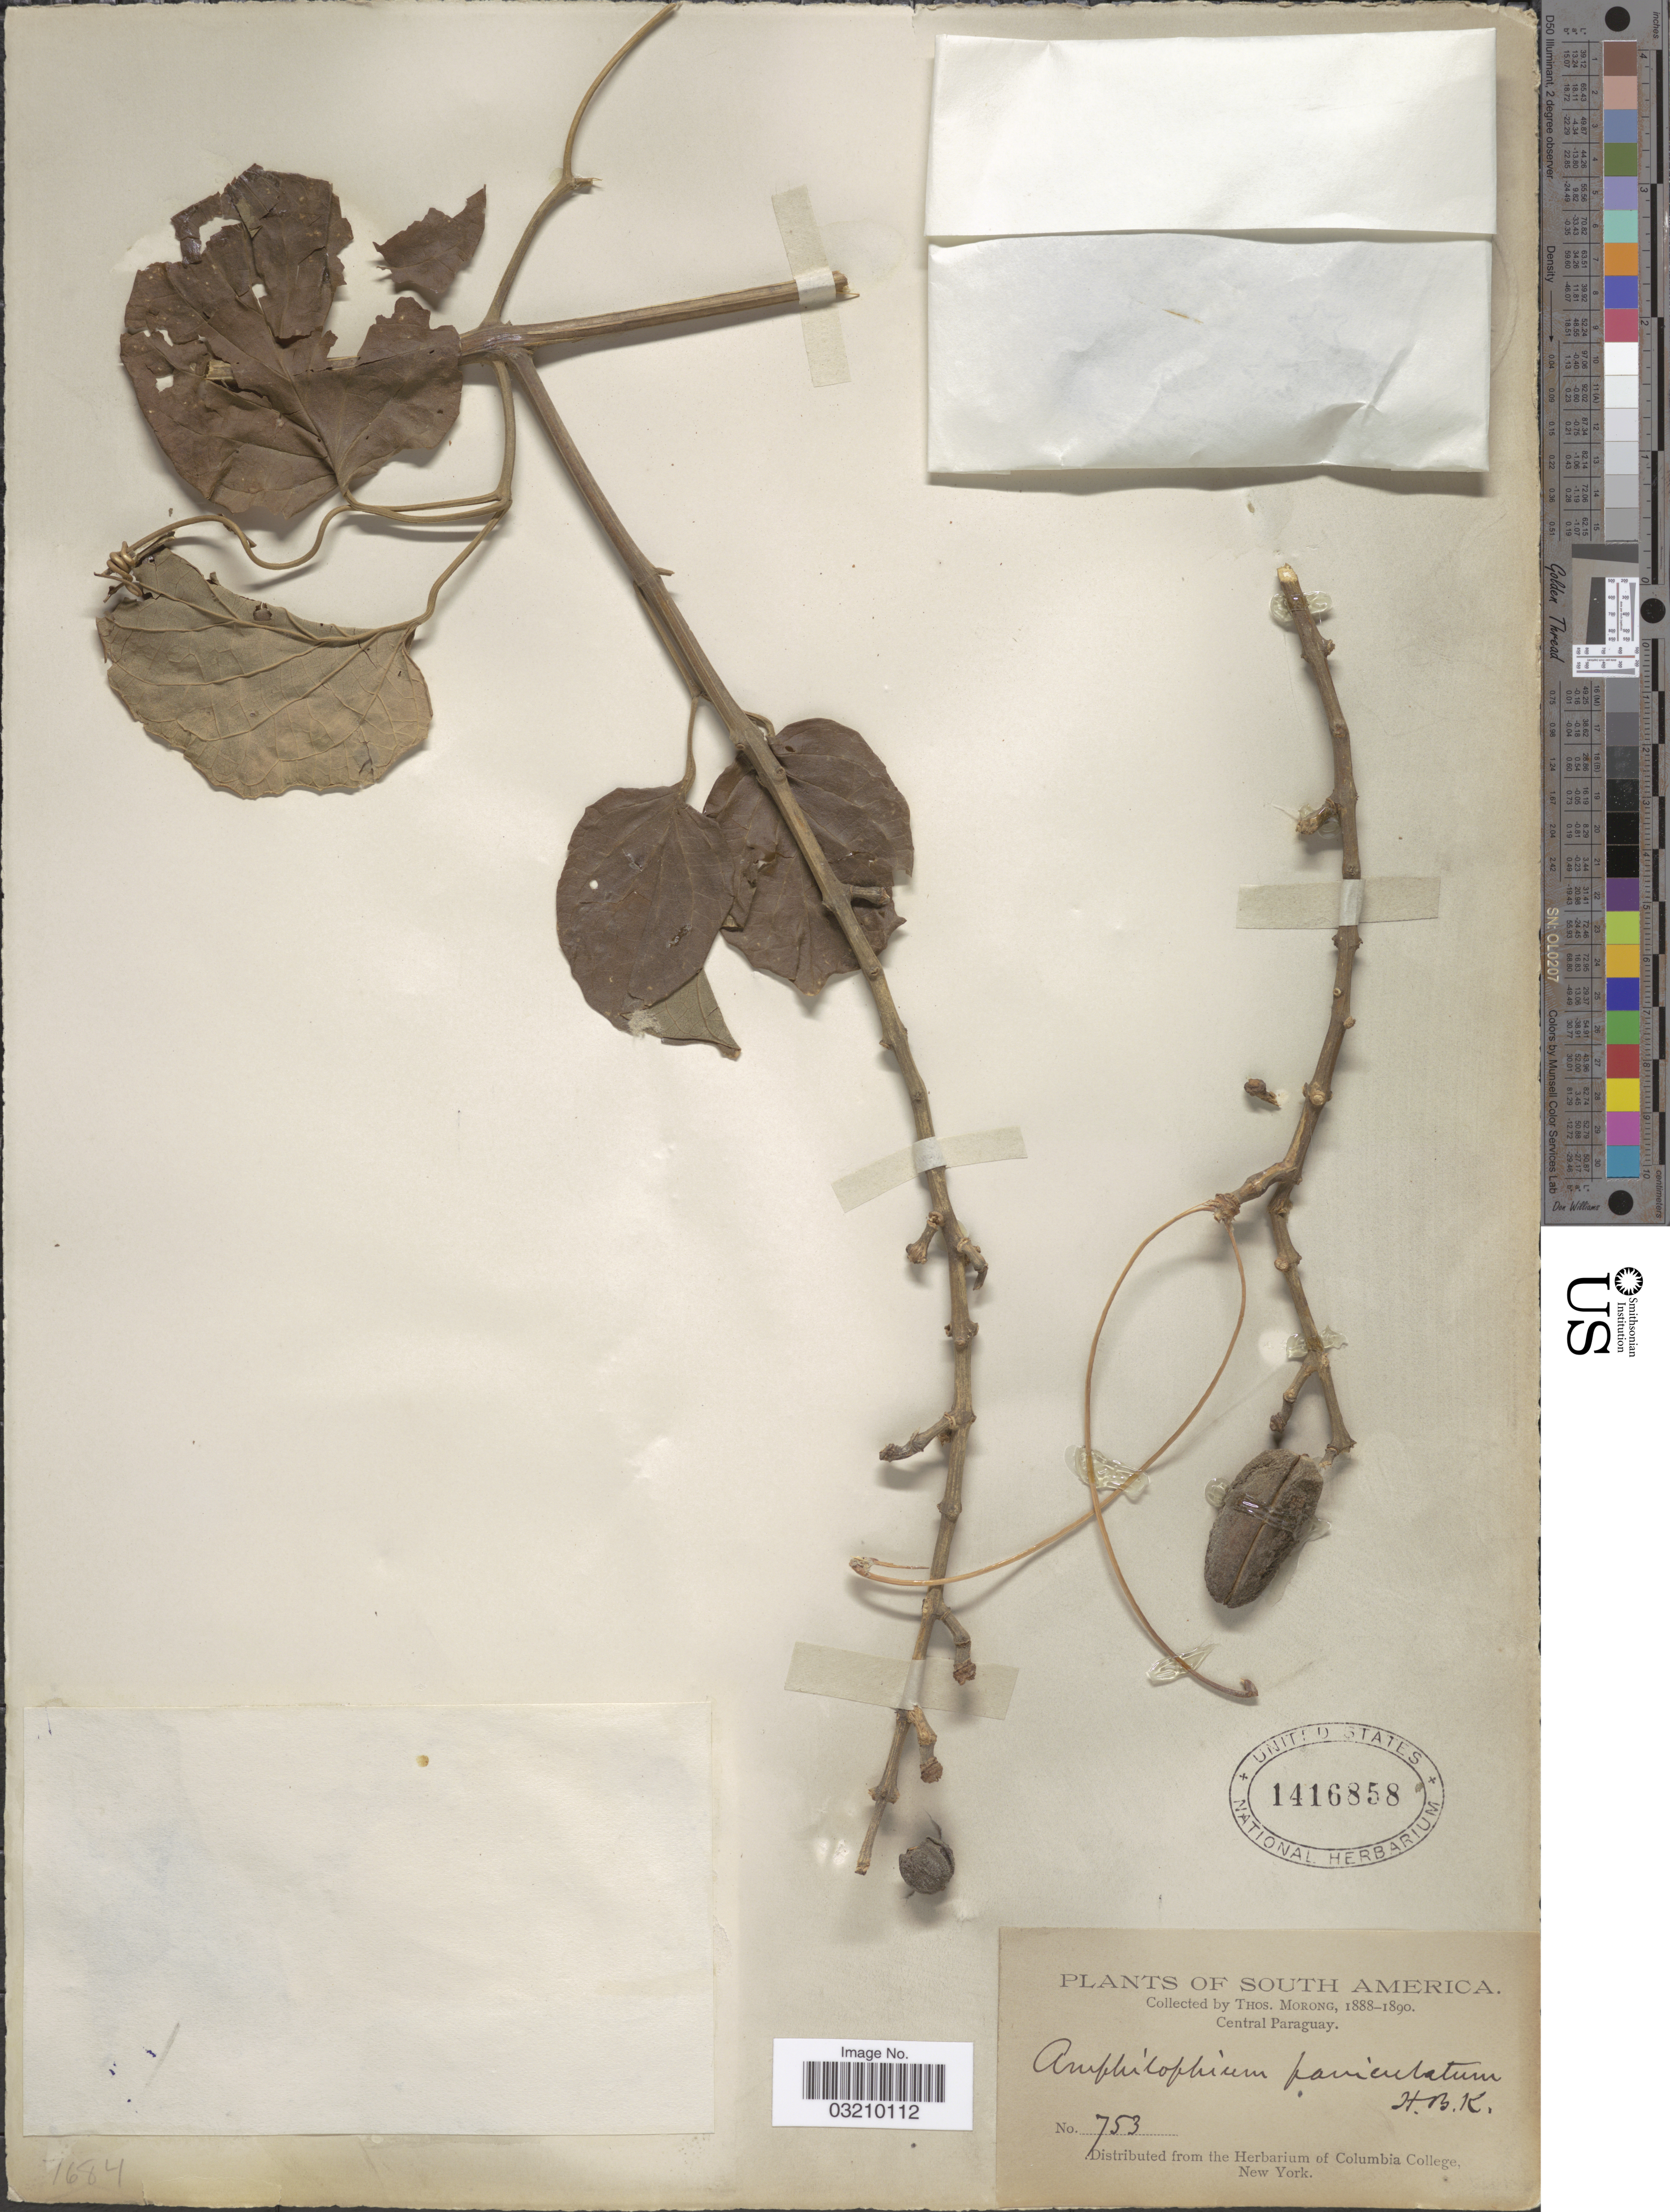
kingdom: Plantae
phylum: Tracheophyta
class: Magnoliopsida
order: Lamiales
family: Bignoniaceae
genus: Amphilophium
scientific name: Amphilophium paniculatum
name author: (L.) Kunth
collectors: ex herb. T. Morong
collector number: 753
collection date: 1888/1890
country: Paraguay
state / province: Central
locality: Central Paraguay.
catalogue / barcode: US 1416858